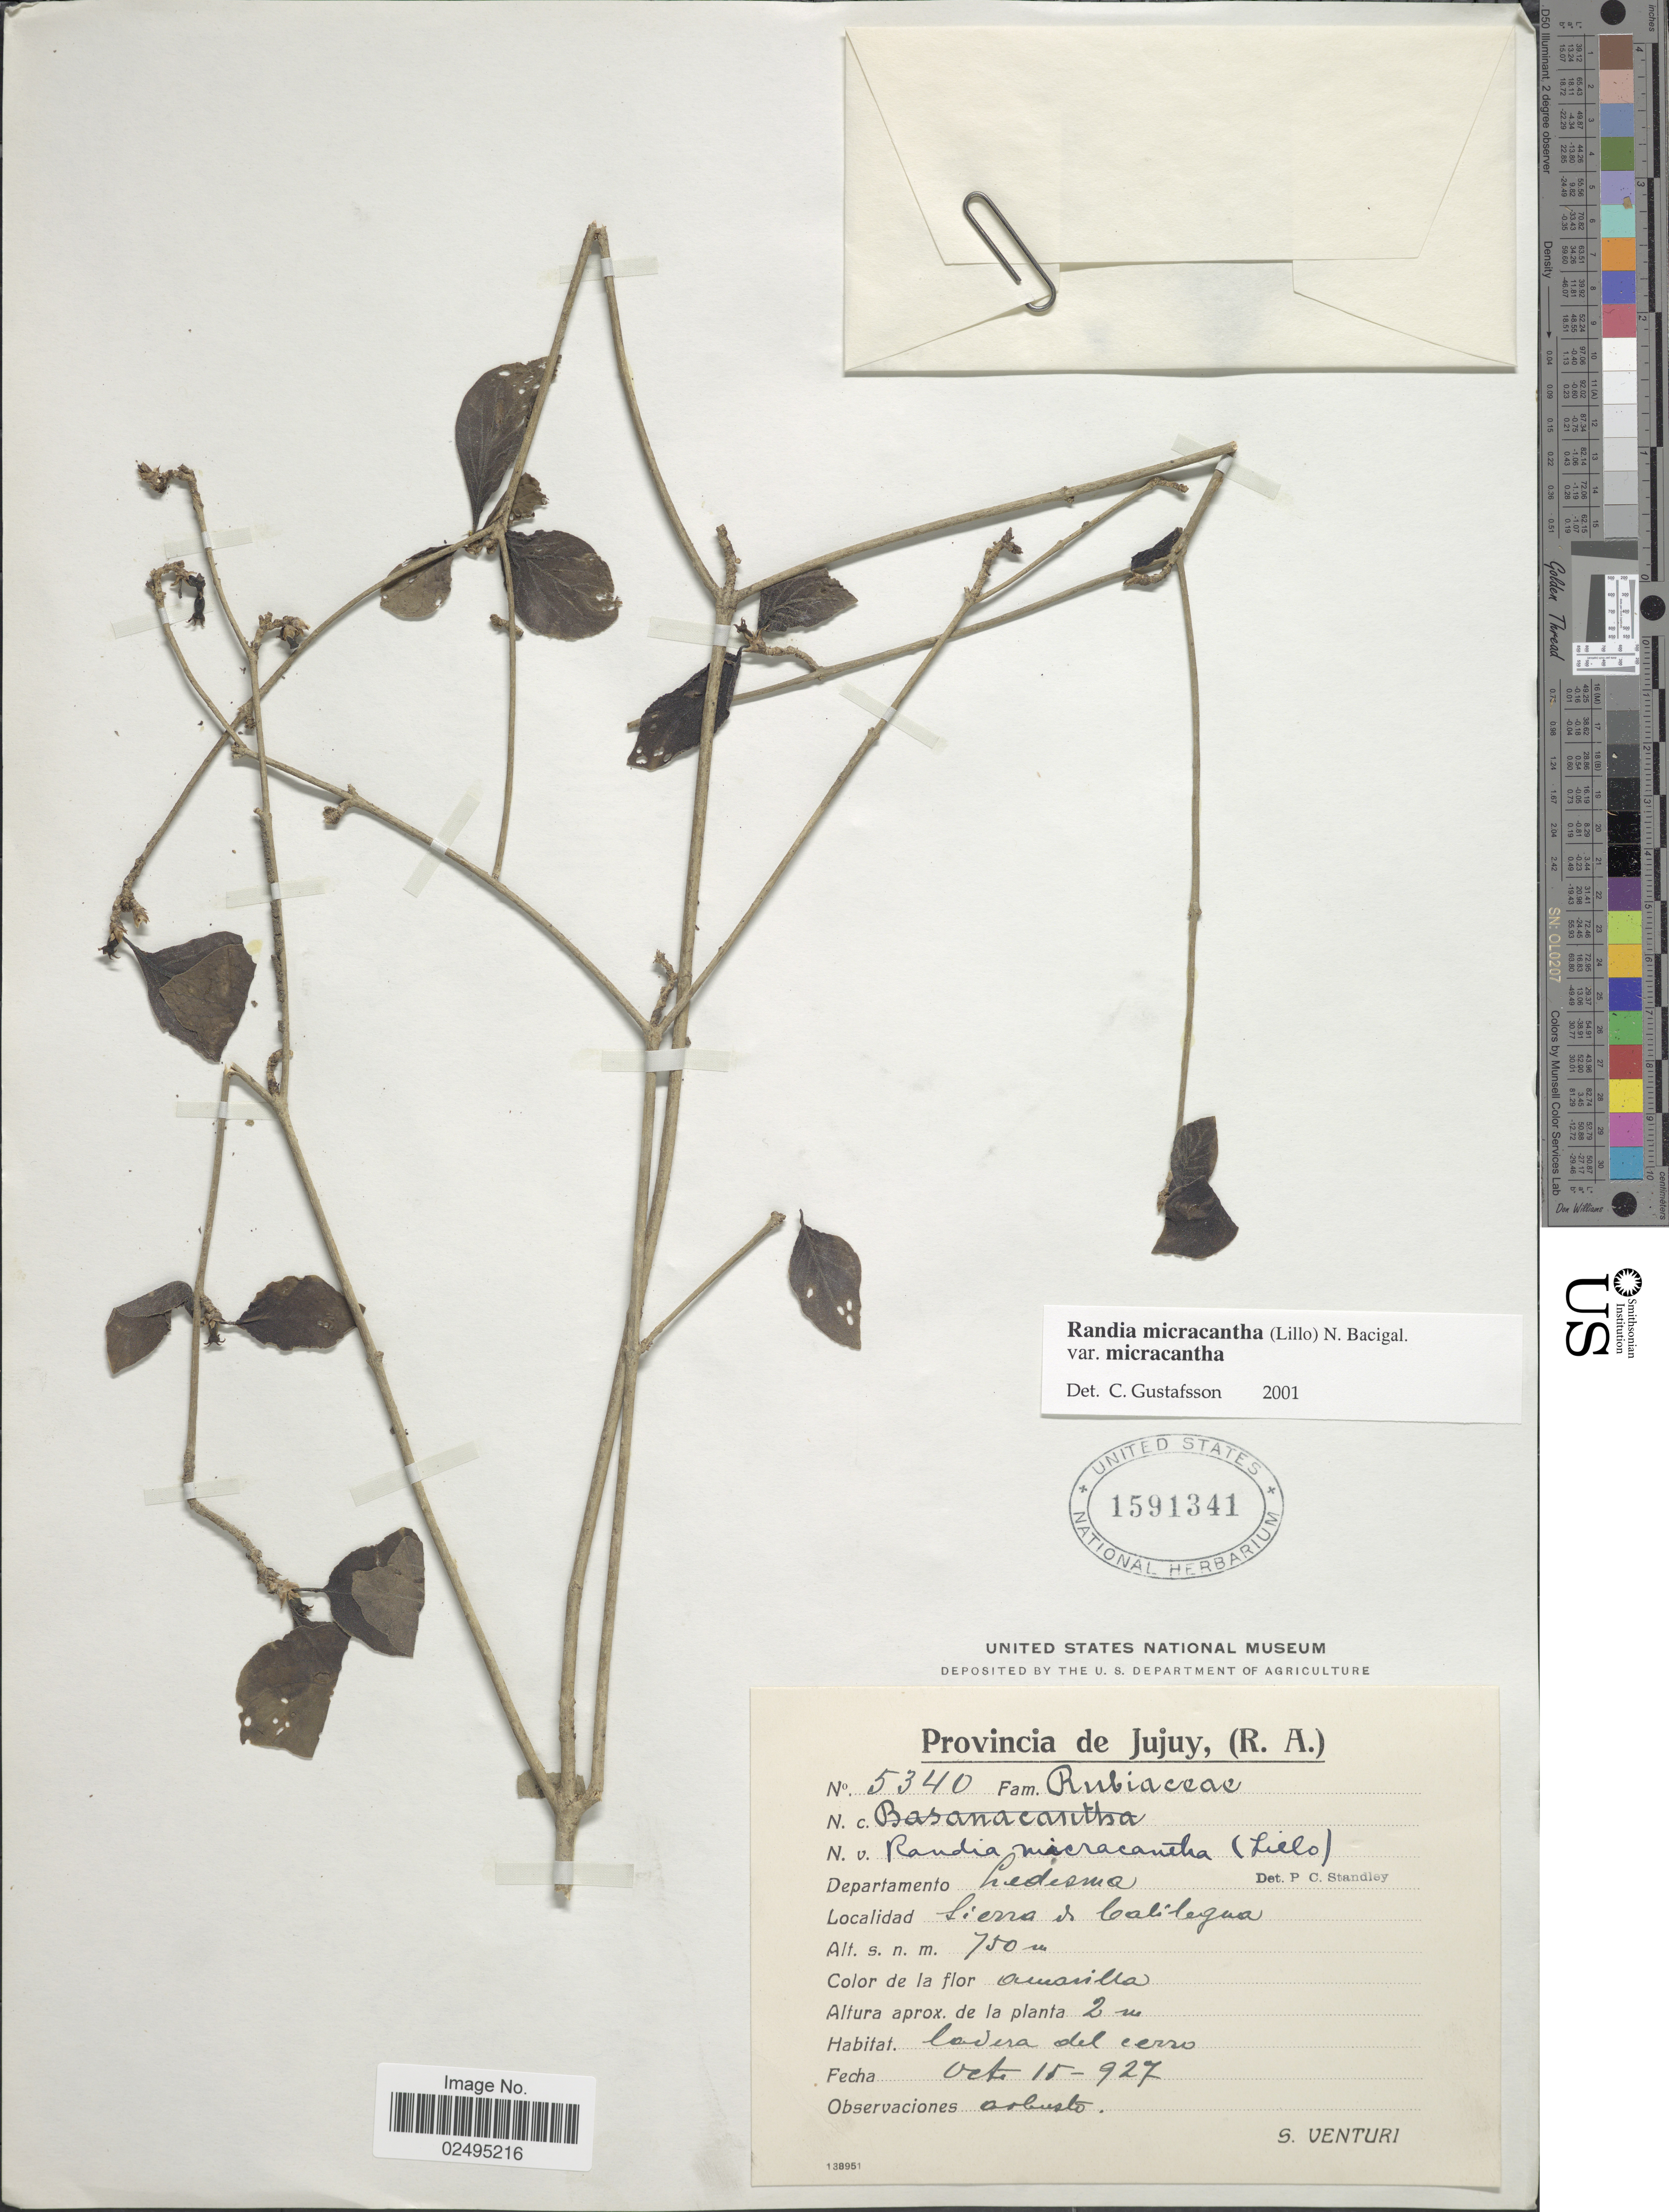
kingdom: Plantae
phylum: Tracheophyta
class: Magnoliopsida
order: Gentianales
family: Rubiaceae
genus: Randia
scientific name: Randia micracantha var. micracantha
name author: (Schult.) DC.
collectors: S. Venturi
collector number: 5340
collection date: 1927-10-15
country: Argentina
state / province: Jujuy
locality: Provincia de Jujuy, (R.A.), Departamento Ledesma, Sierra de Calilegua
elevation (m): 750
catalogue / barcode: US 1591341